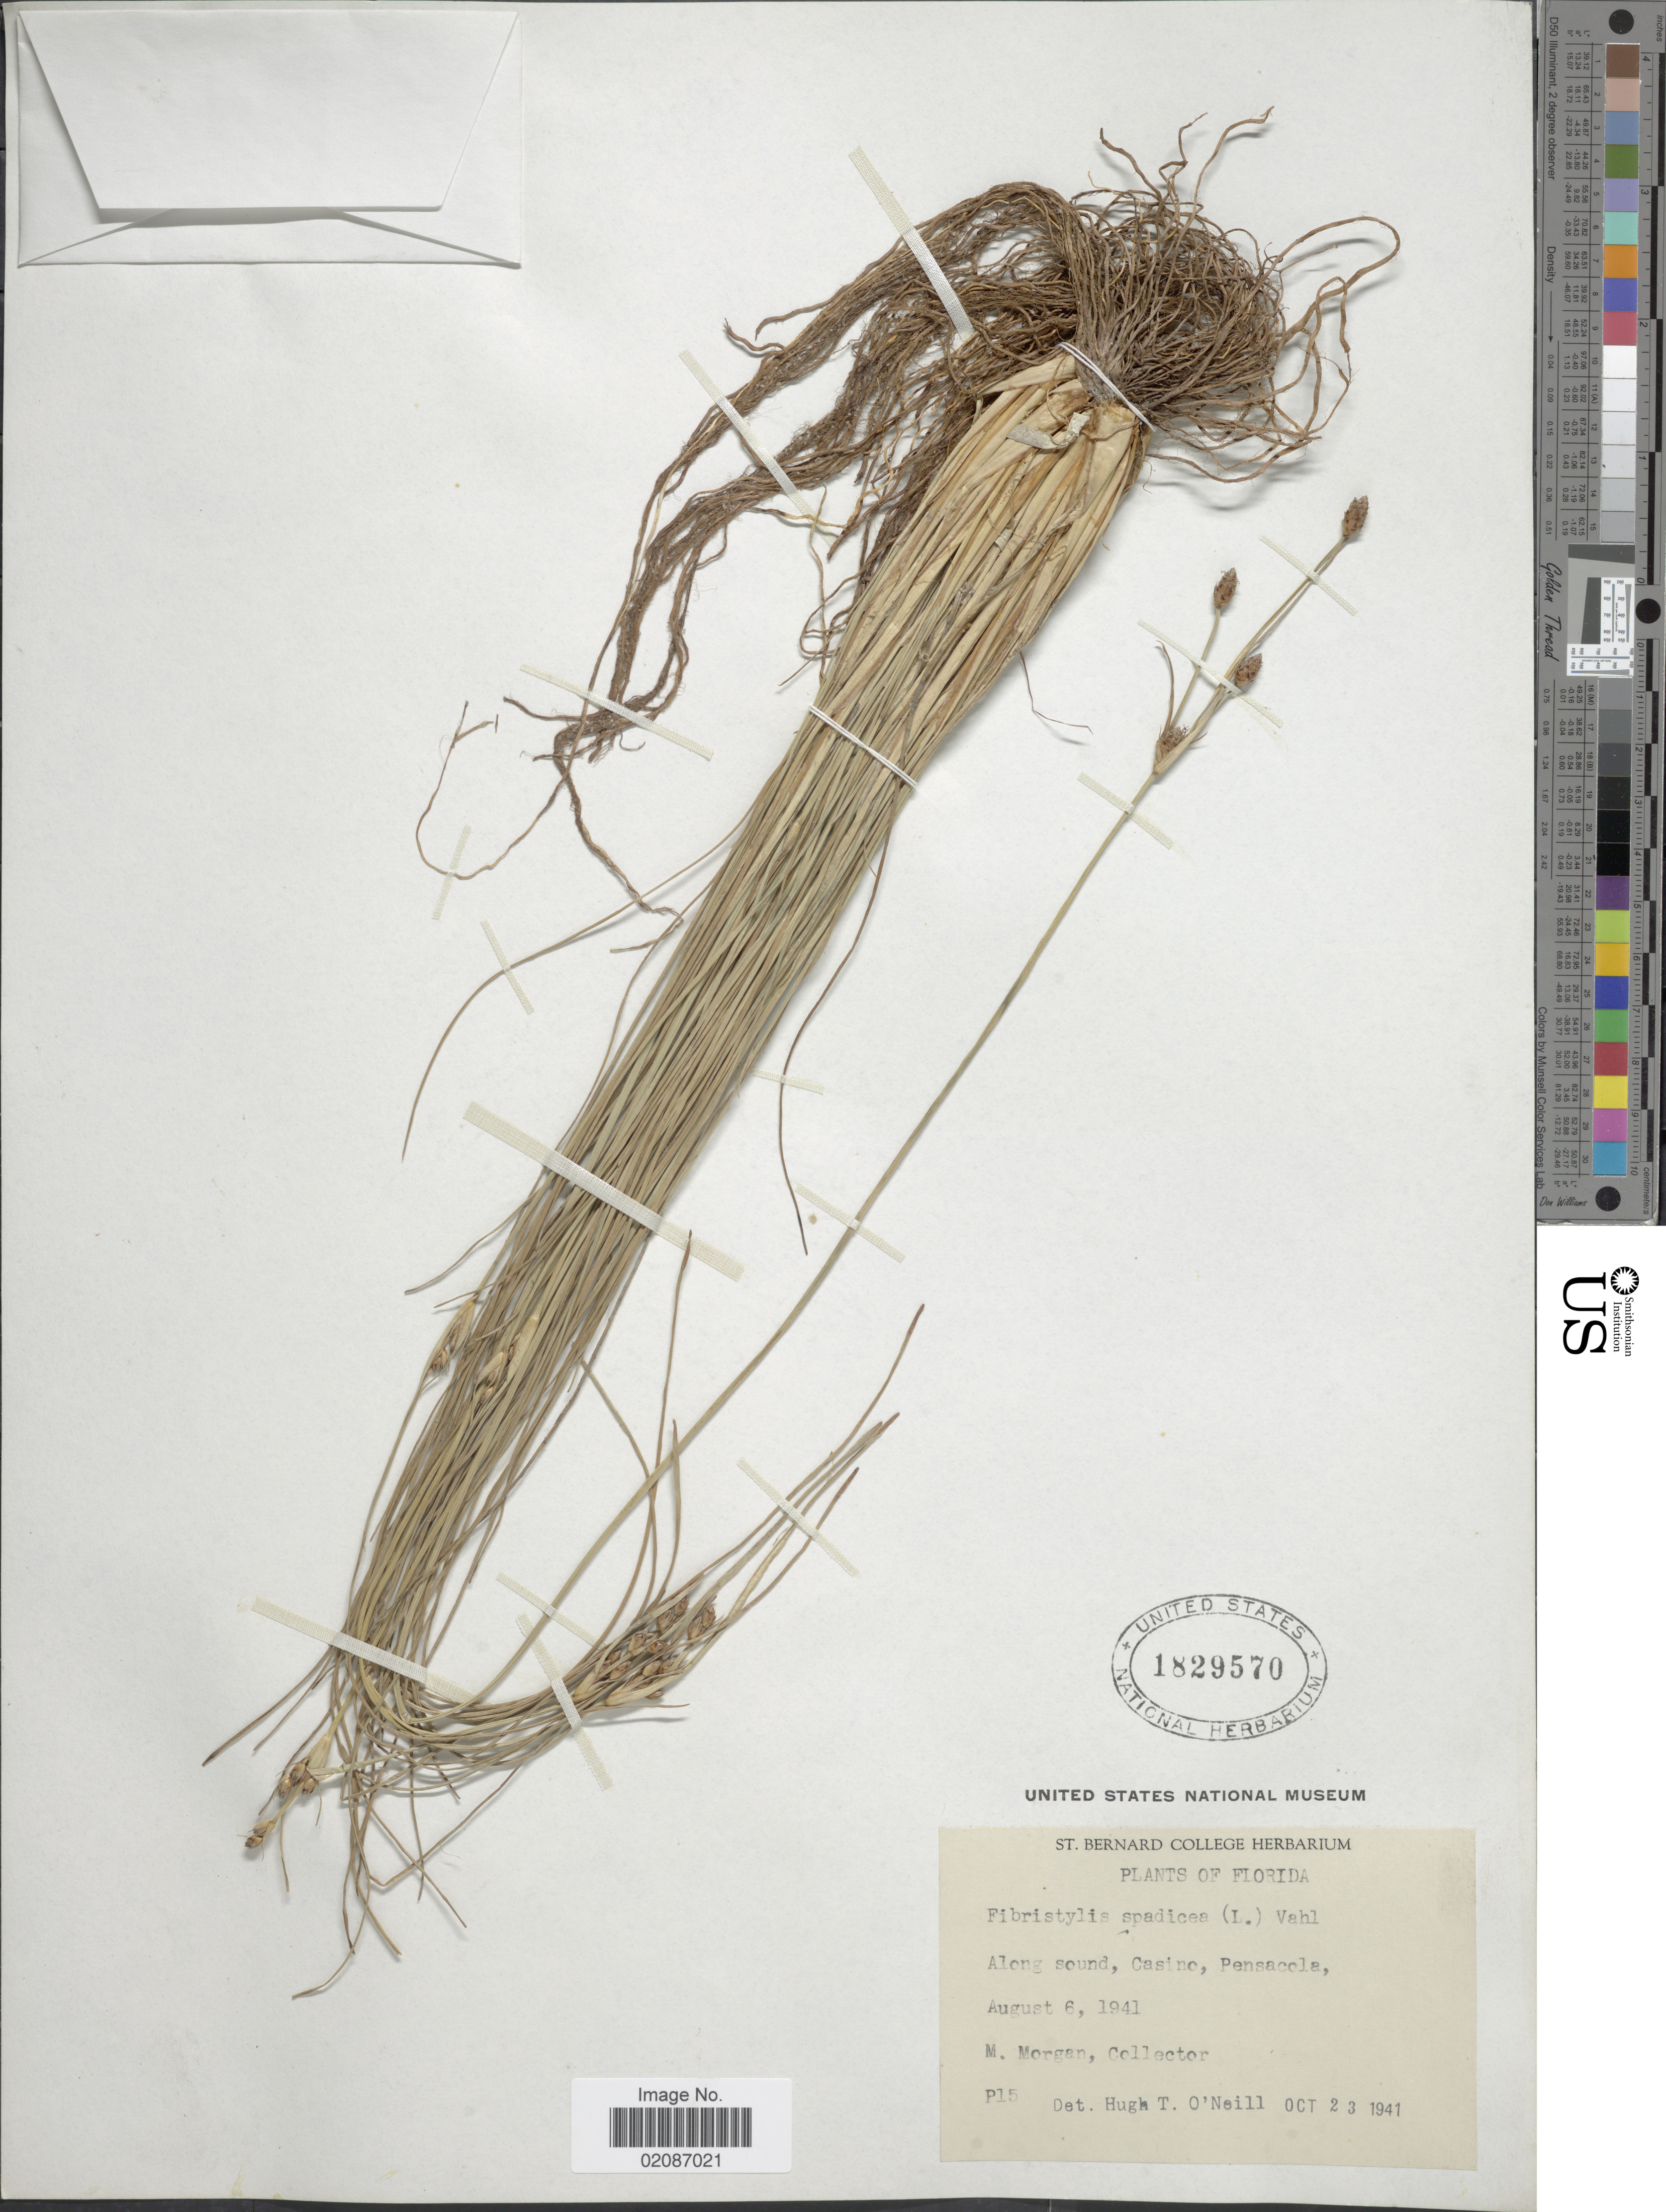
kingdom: Plantae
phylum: Tracheophyta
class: Liliopsida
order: Poales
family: Cyperaceae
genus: Fimbristylis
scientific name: Fimbristylis puberula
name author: (Michx.) Vahl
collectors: M. Morgan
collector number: P15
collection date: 1941-10-23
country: United States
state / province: Florida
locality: Casino, Pensacola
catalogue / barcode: US 1829570